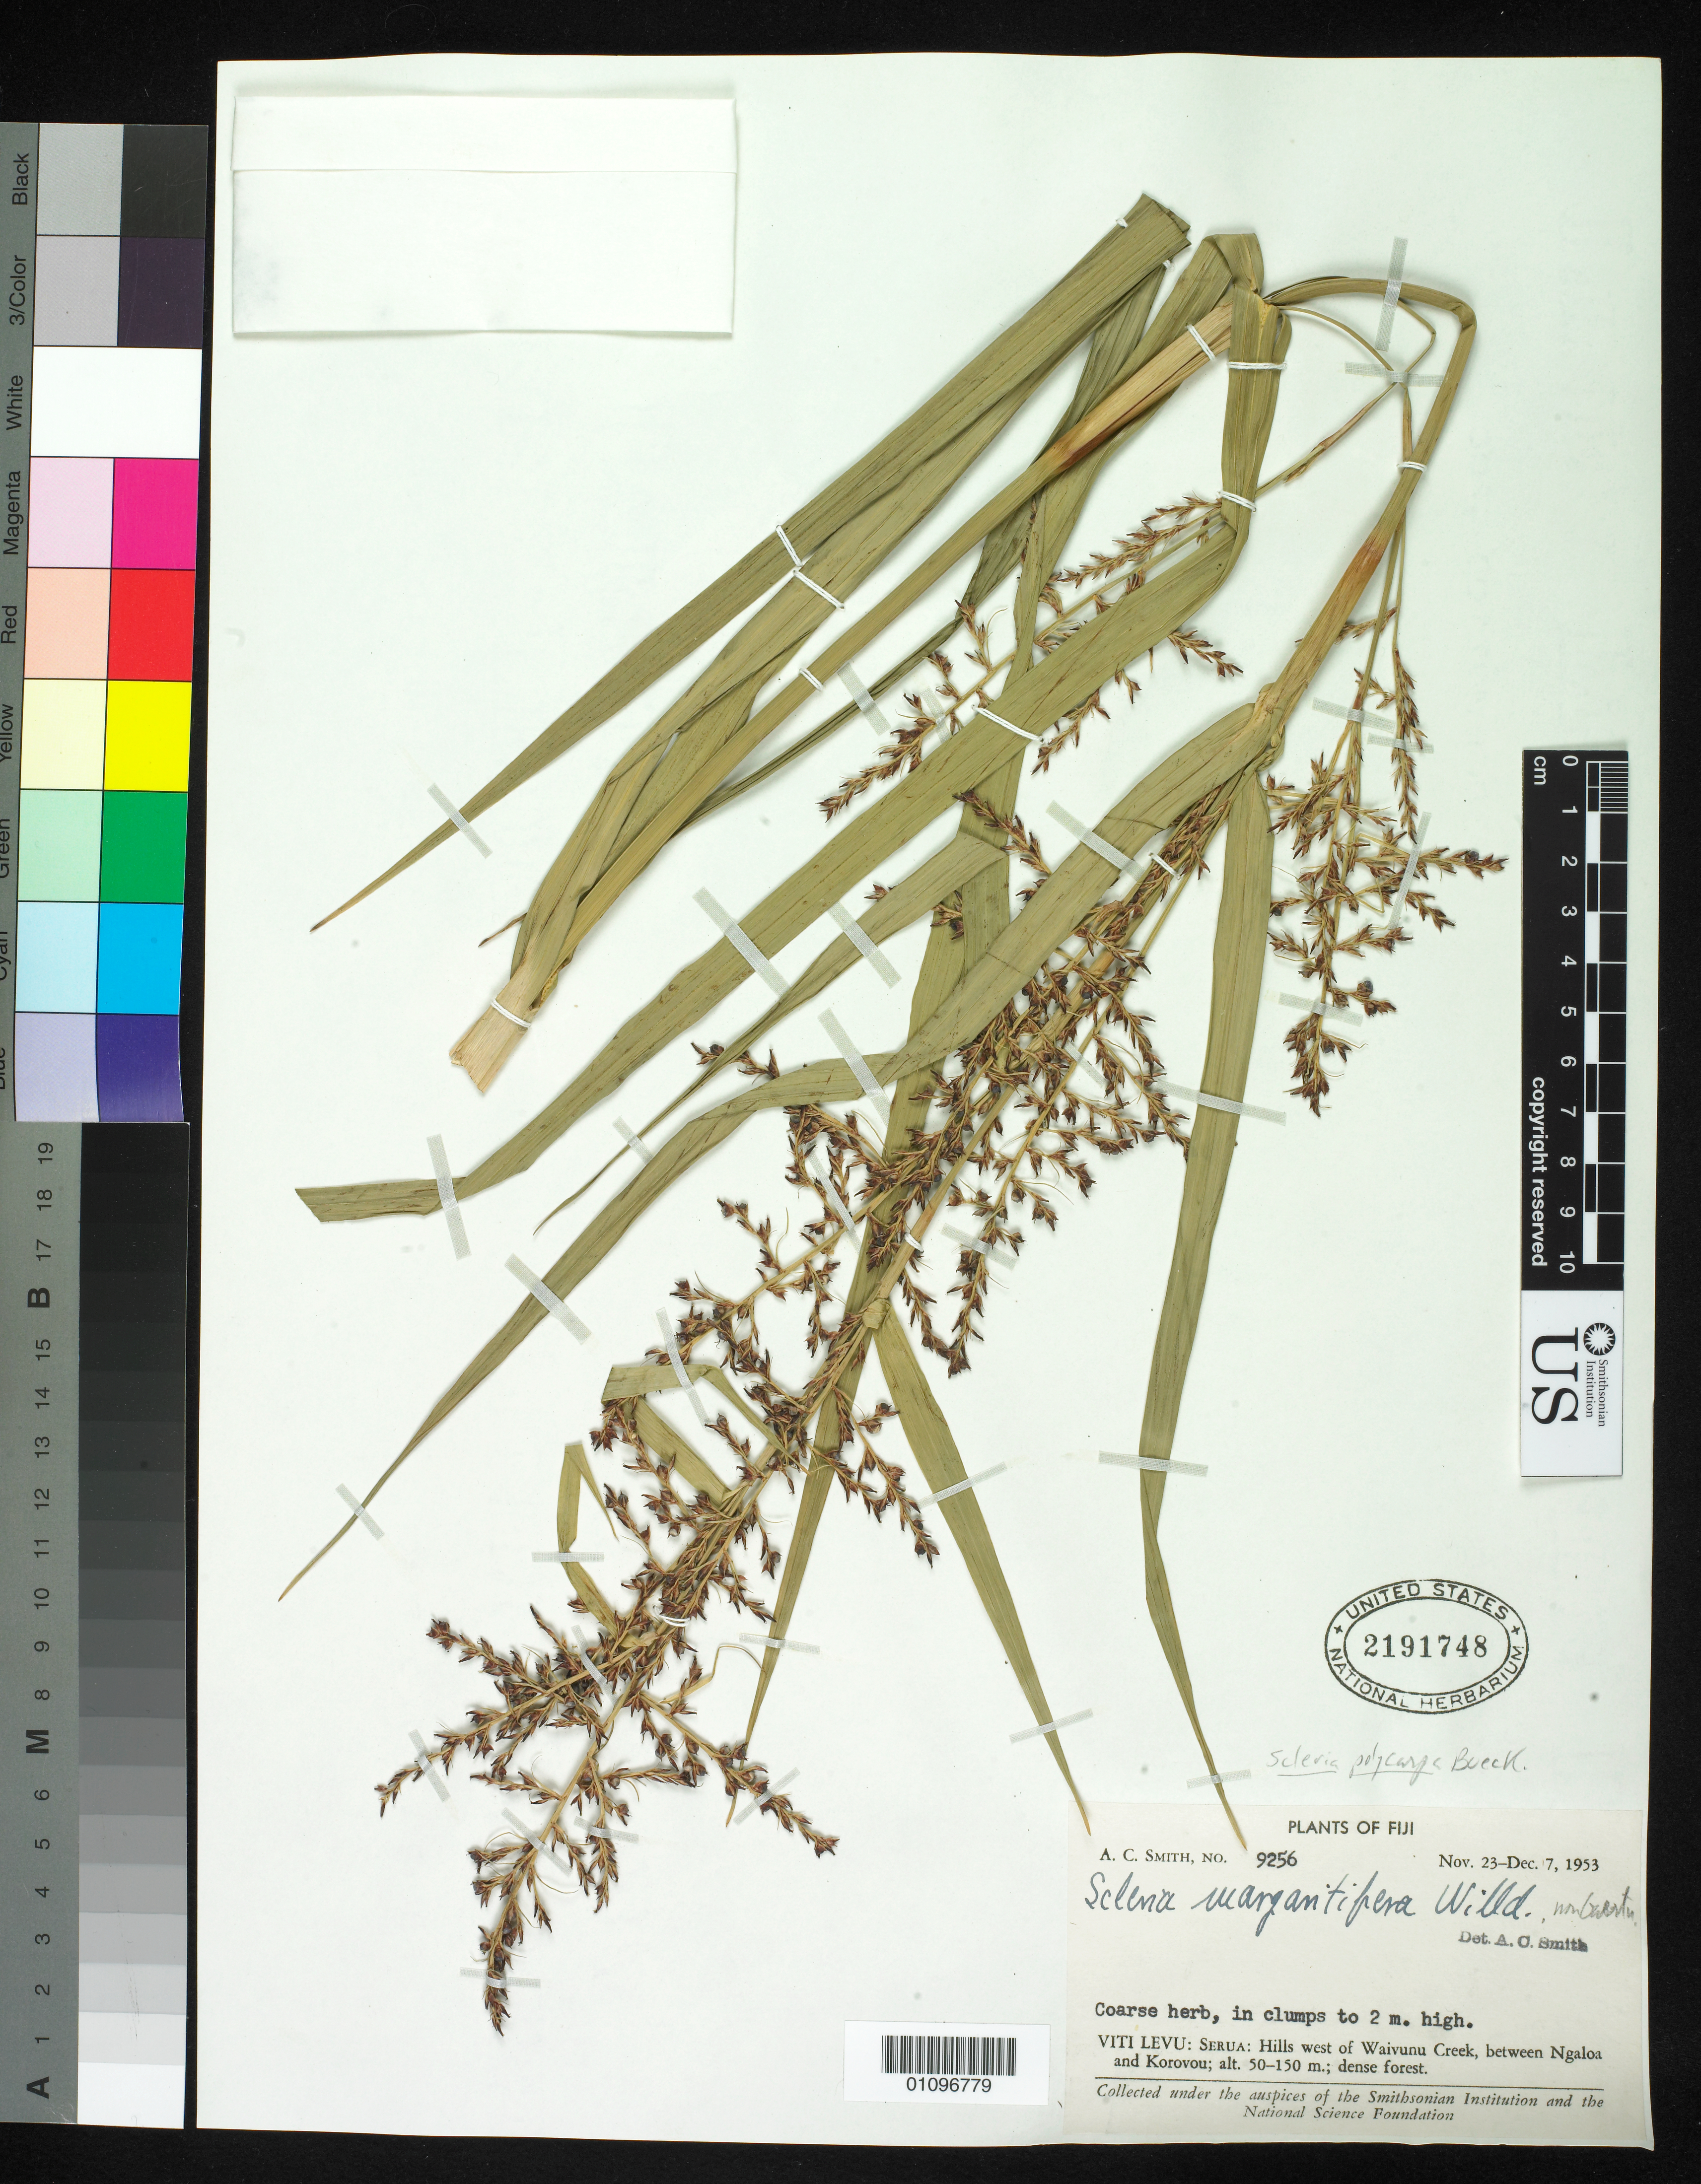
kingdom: Plantae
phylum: Tracheophyta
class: Liliopsida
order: Poales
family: Cyperaceae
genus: Scleria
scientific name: Scleria polycarpa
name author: Boeckeler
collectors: A. C. Smith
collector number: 9256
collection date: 1953-11-23/1953-12-07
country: Fiji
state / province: Serua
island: Viti Levu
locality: Hills west of Waivunu Creek, between Ngaloa and Korovou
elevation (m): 50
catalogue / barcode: US 2191748